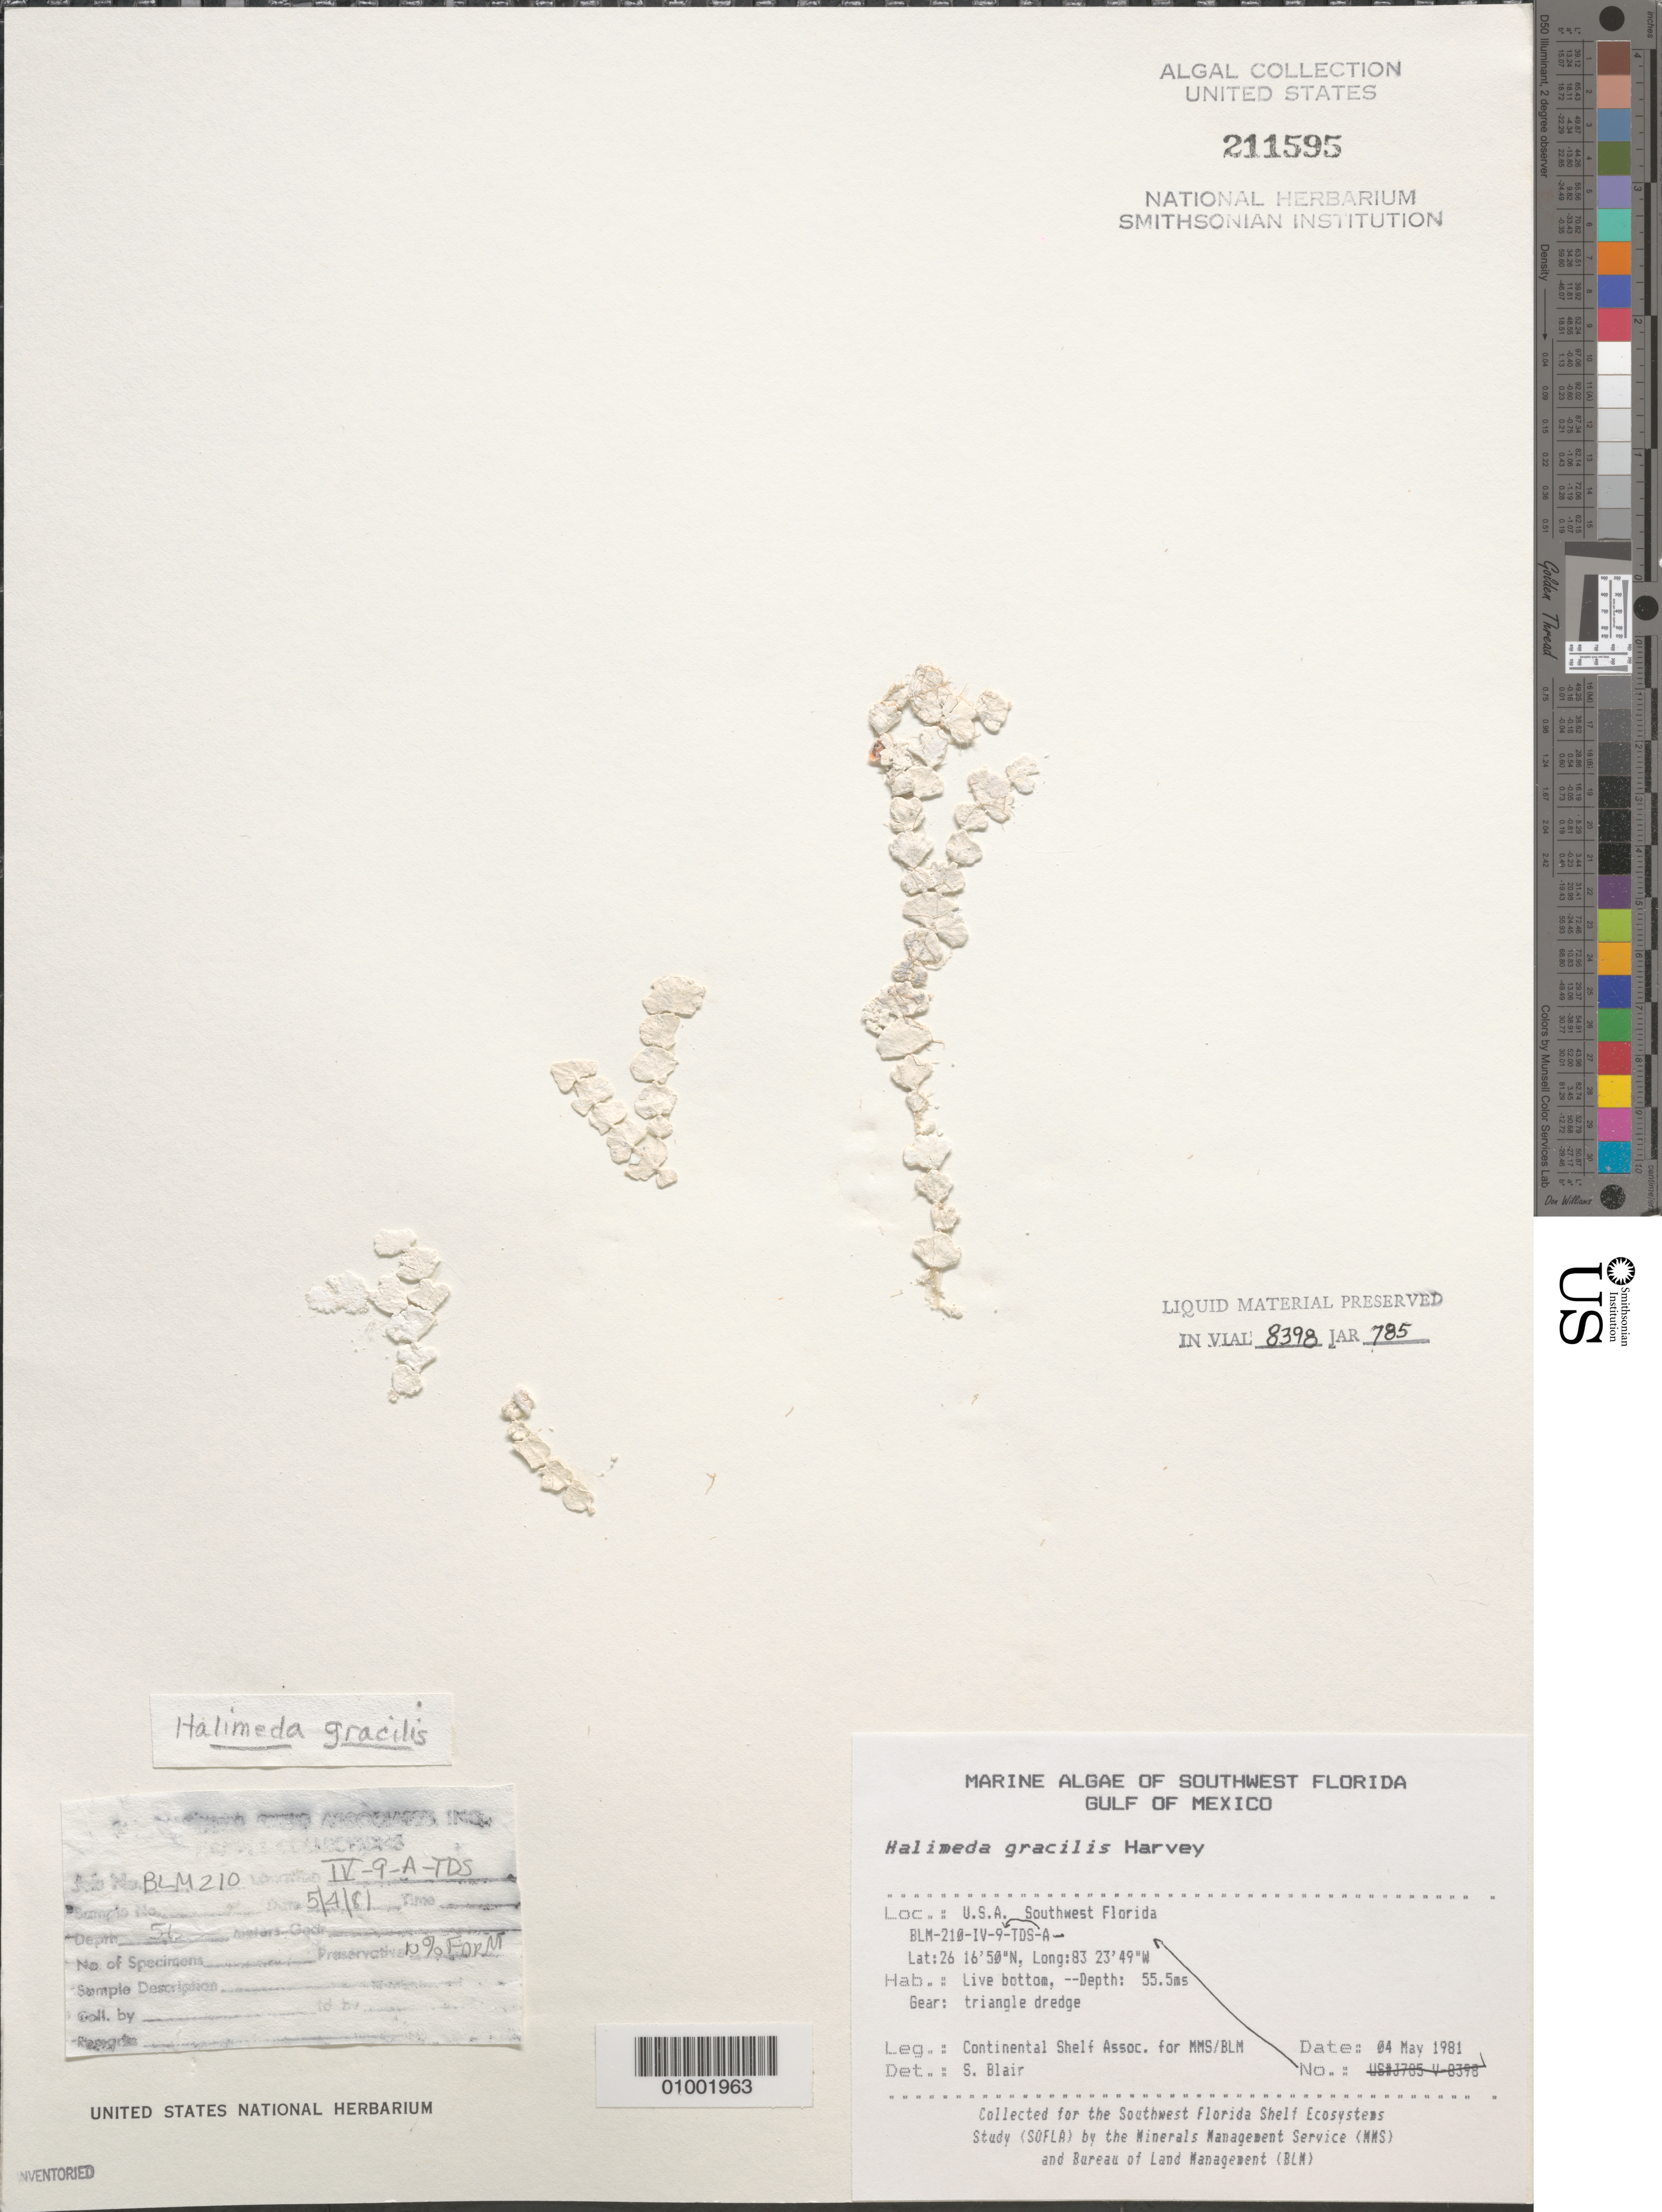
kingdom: Plantae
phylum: Chlorophyta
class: Ulvophyceae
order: Bryopsidales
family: Halimedaceae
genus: Halimeda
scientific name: Halimeda gracilis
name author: Harv. ex J. Agardh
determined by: Blair, S. M.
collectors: Continental Shelf Associates for the MMS/BLM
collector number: BLM-210-IV-9-A-TDS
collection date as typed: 04 May 1981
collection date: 1981-05-04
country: United States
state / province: Florida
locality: Gulf of Mexico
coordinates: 26 16'50"N, 83 23'49"W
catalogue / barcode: US 211595